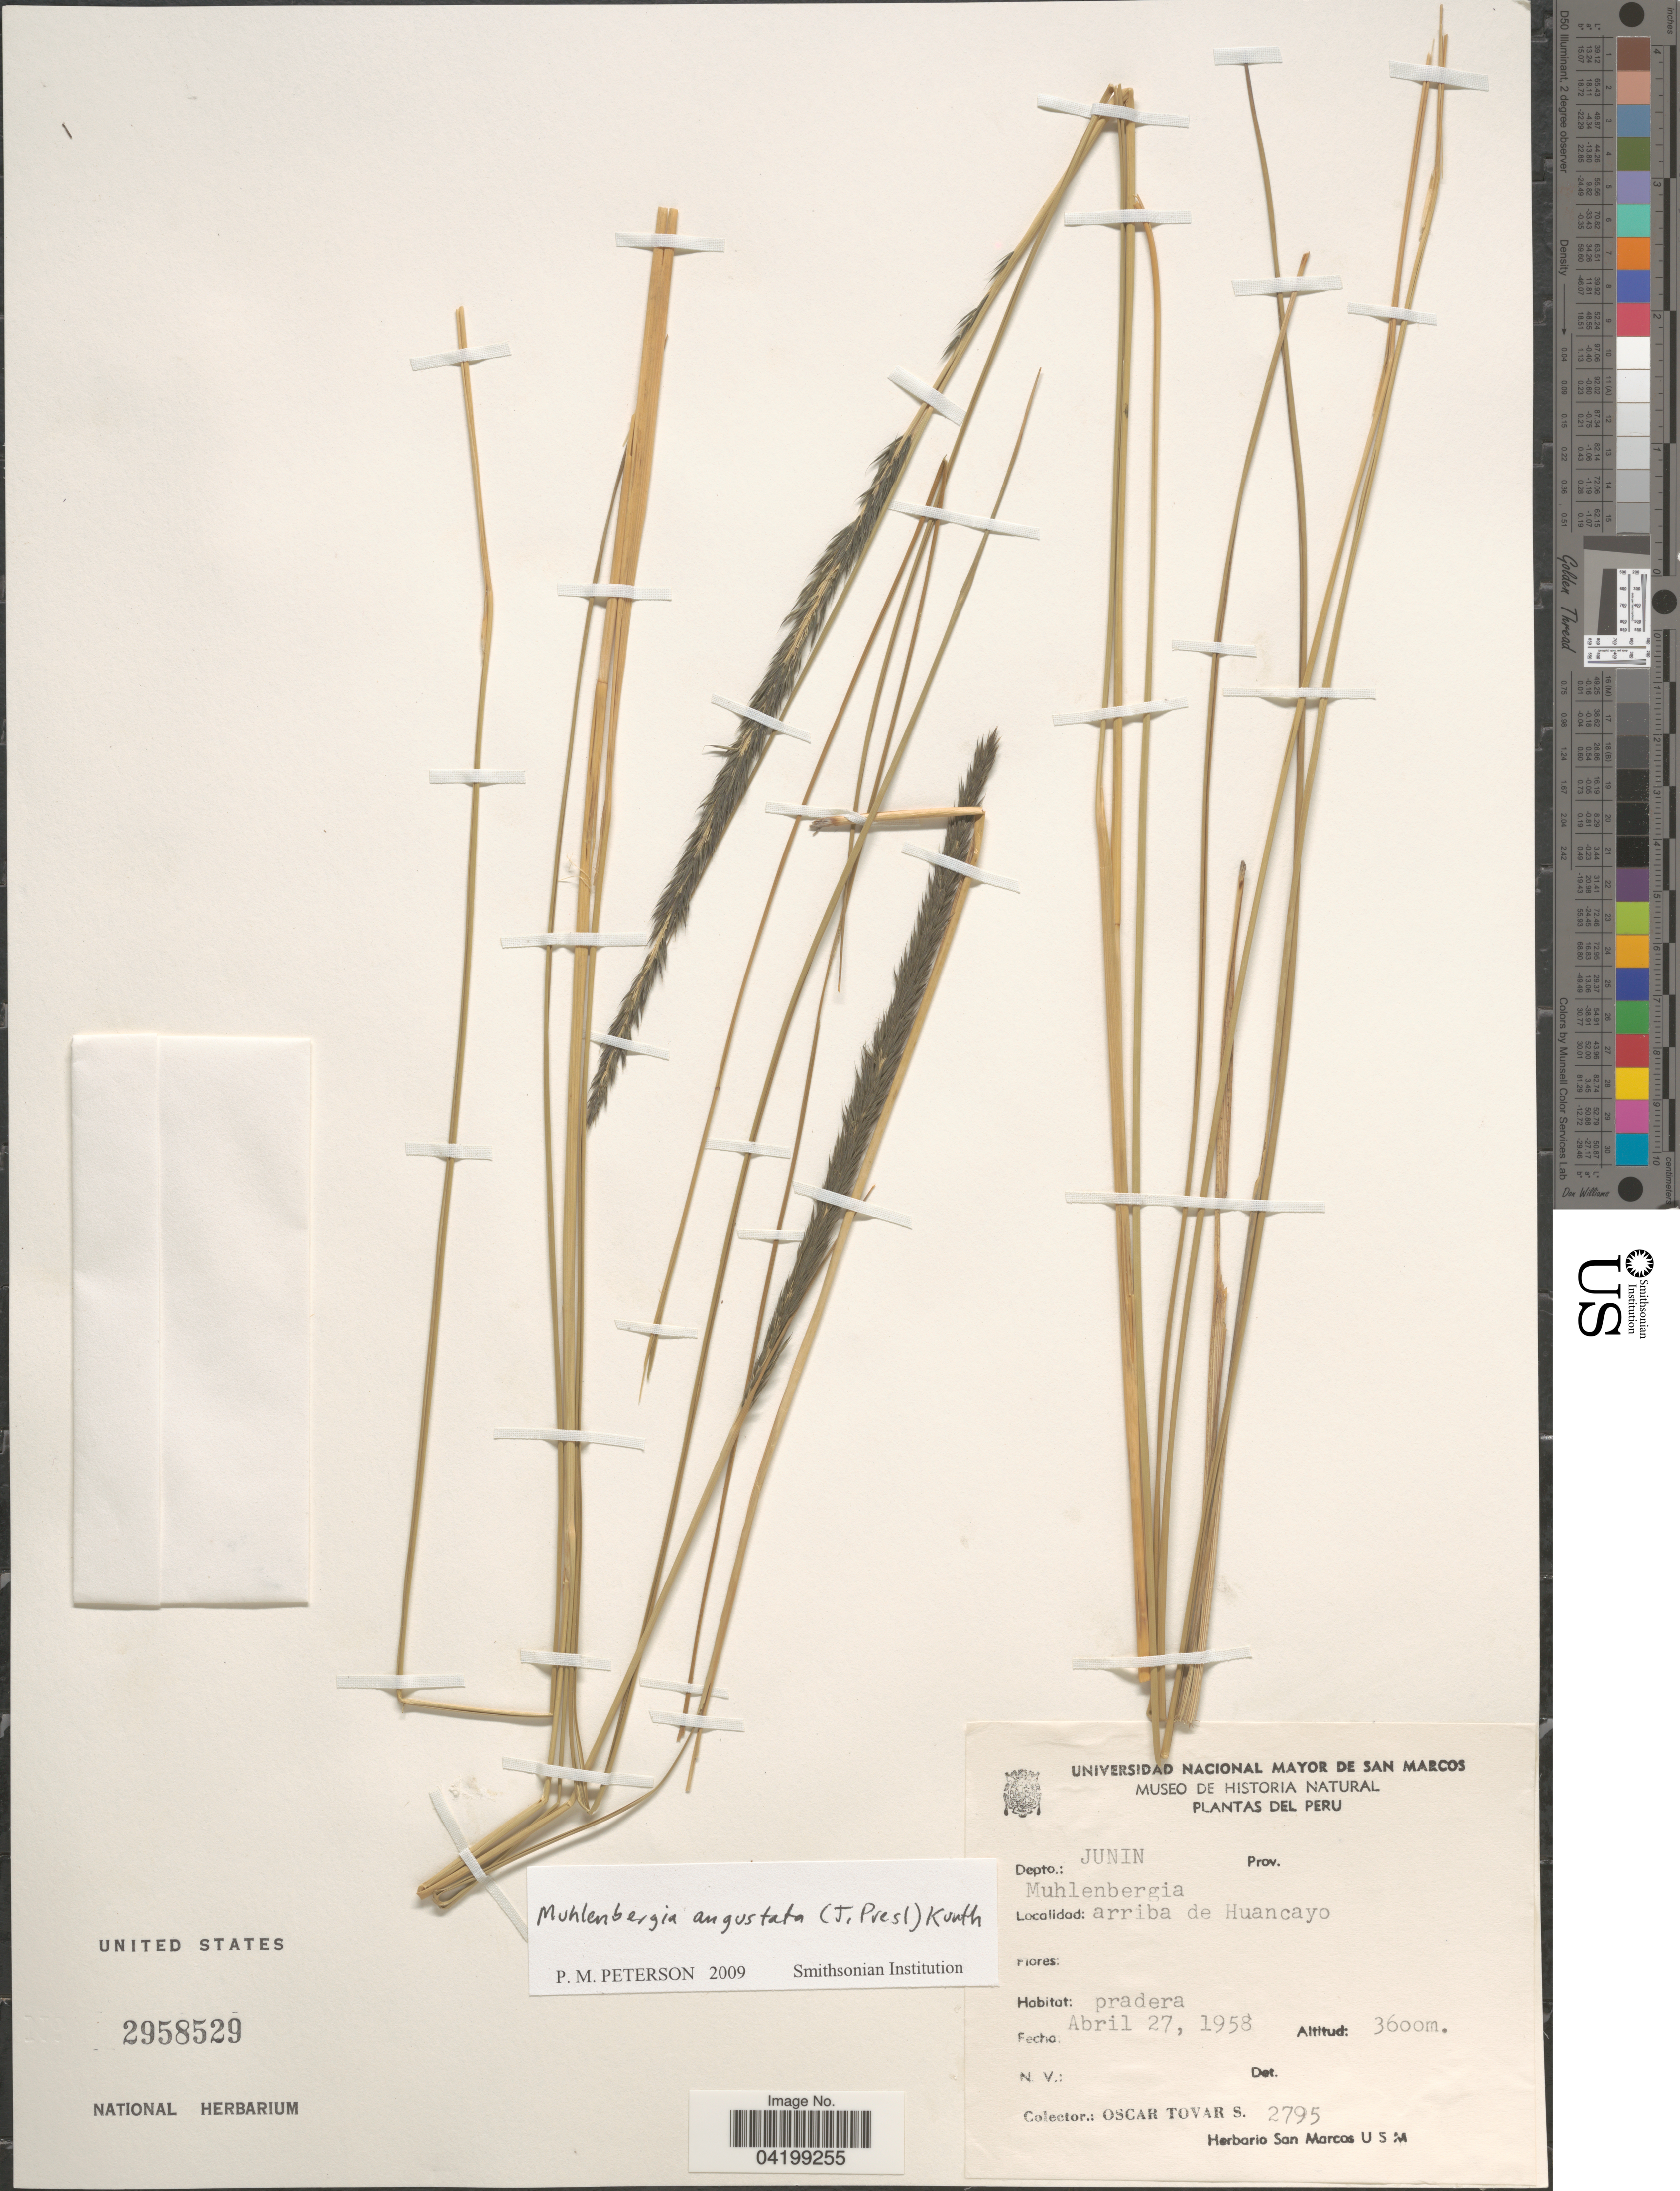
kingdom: Plantae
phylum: Tracheophyta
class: Liliopsida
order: Poales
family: Poaceae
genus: Muhlenbergia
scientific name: Muhlenbergia coerulea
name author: (Griseb.) Mez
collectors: Ó. Tovar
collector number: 2795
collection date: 1958-04-27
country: Peru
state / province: Junín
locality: Depto.: Junin. Arriba de Huancayo.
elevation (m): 3600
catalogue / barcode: US 2958529